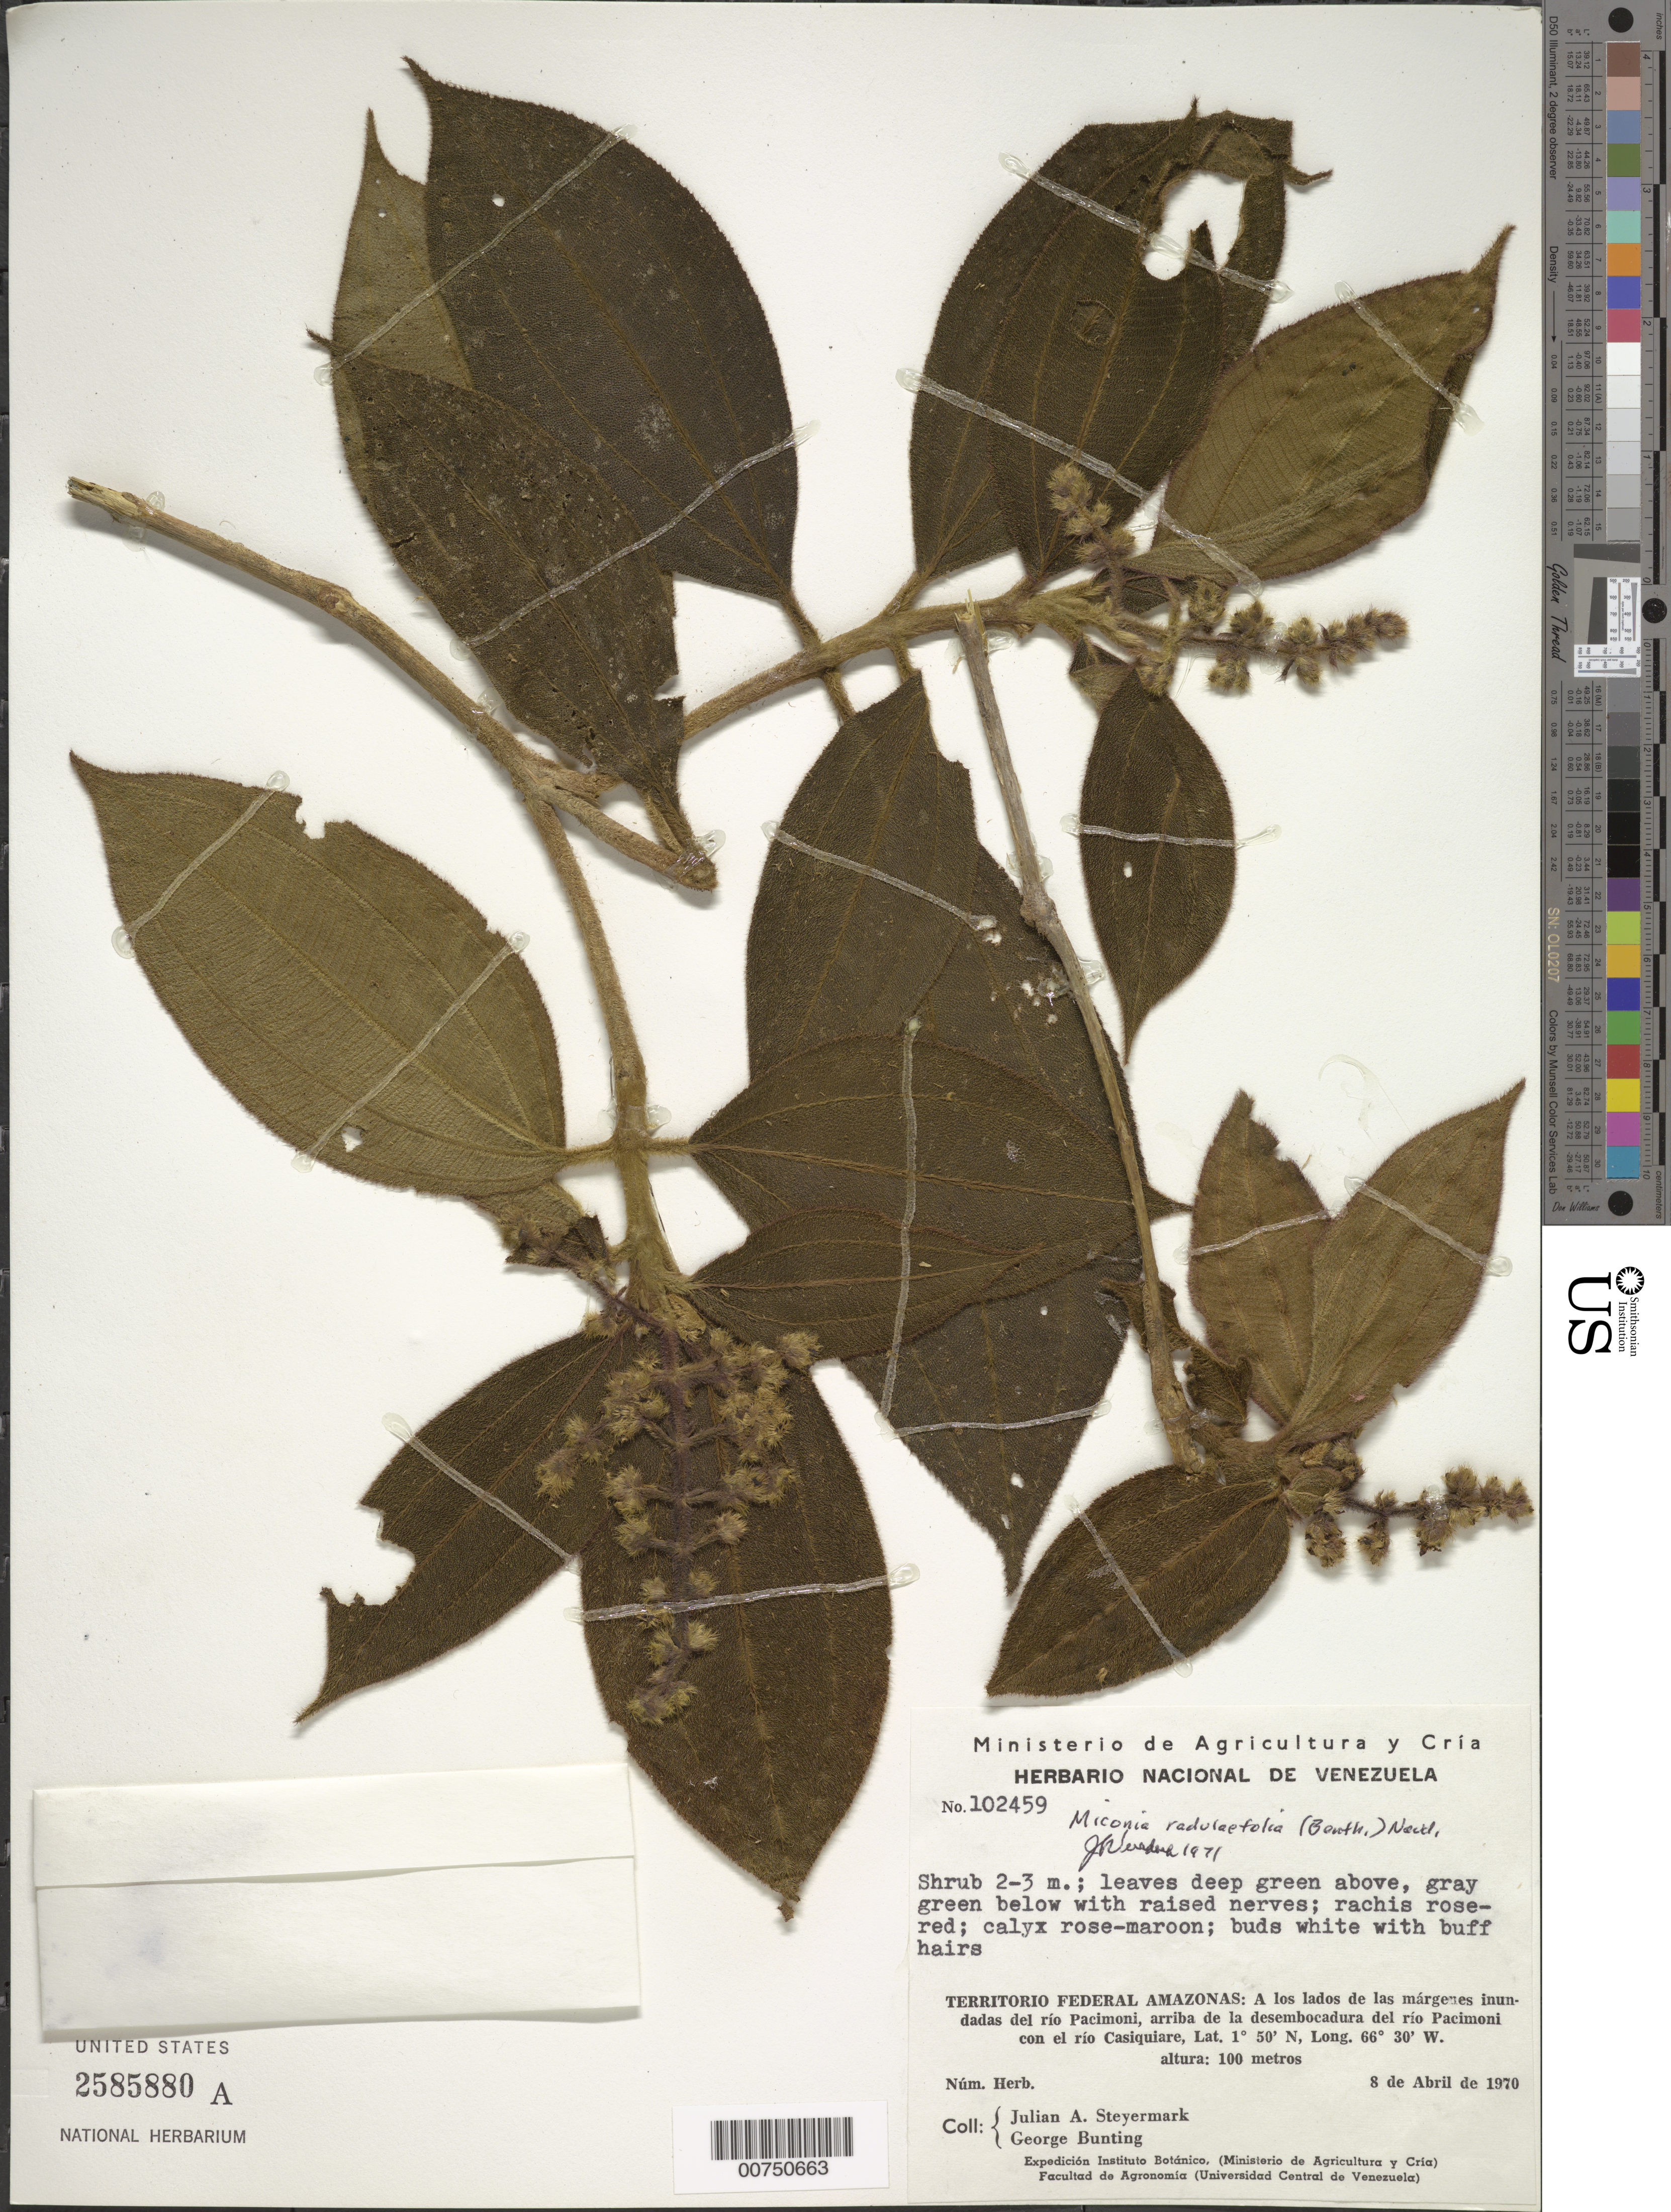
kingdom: Plantae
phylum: Tracheophyta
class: Magnoliopsida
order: Myrtales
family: Melastomataceae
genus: Miconia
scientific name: Miconia radulifolia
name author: (Benth.) Naudin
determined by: Wurdack, John J., (US), US (UNITED STATES)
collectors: J. Steyermark & G. S. Bunting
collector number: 102459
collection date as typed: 8-Apr-70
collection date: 1970-04-08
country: Venezuela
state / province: Amazonas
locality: Río Pacimoni, arriba de la desembocadura del río Pacimoni con el río Casiquiare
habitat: Los lados de las margenes inundadas del rio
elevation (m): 100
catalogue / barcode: US 2585880A